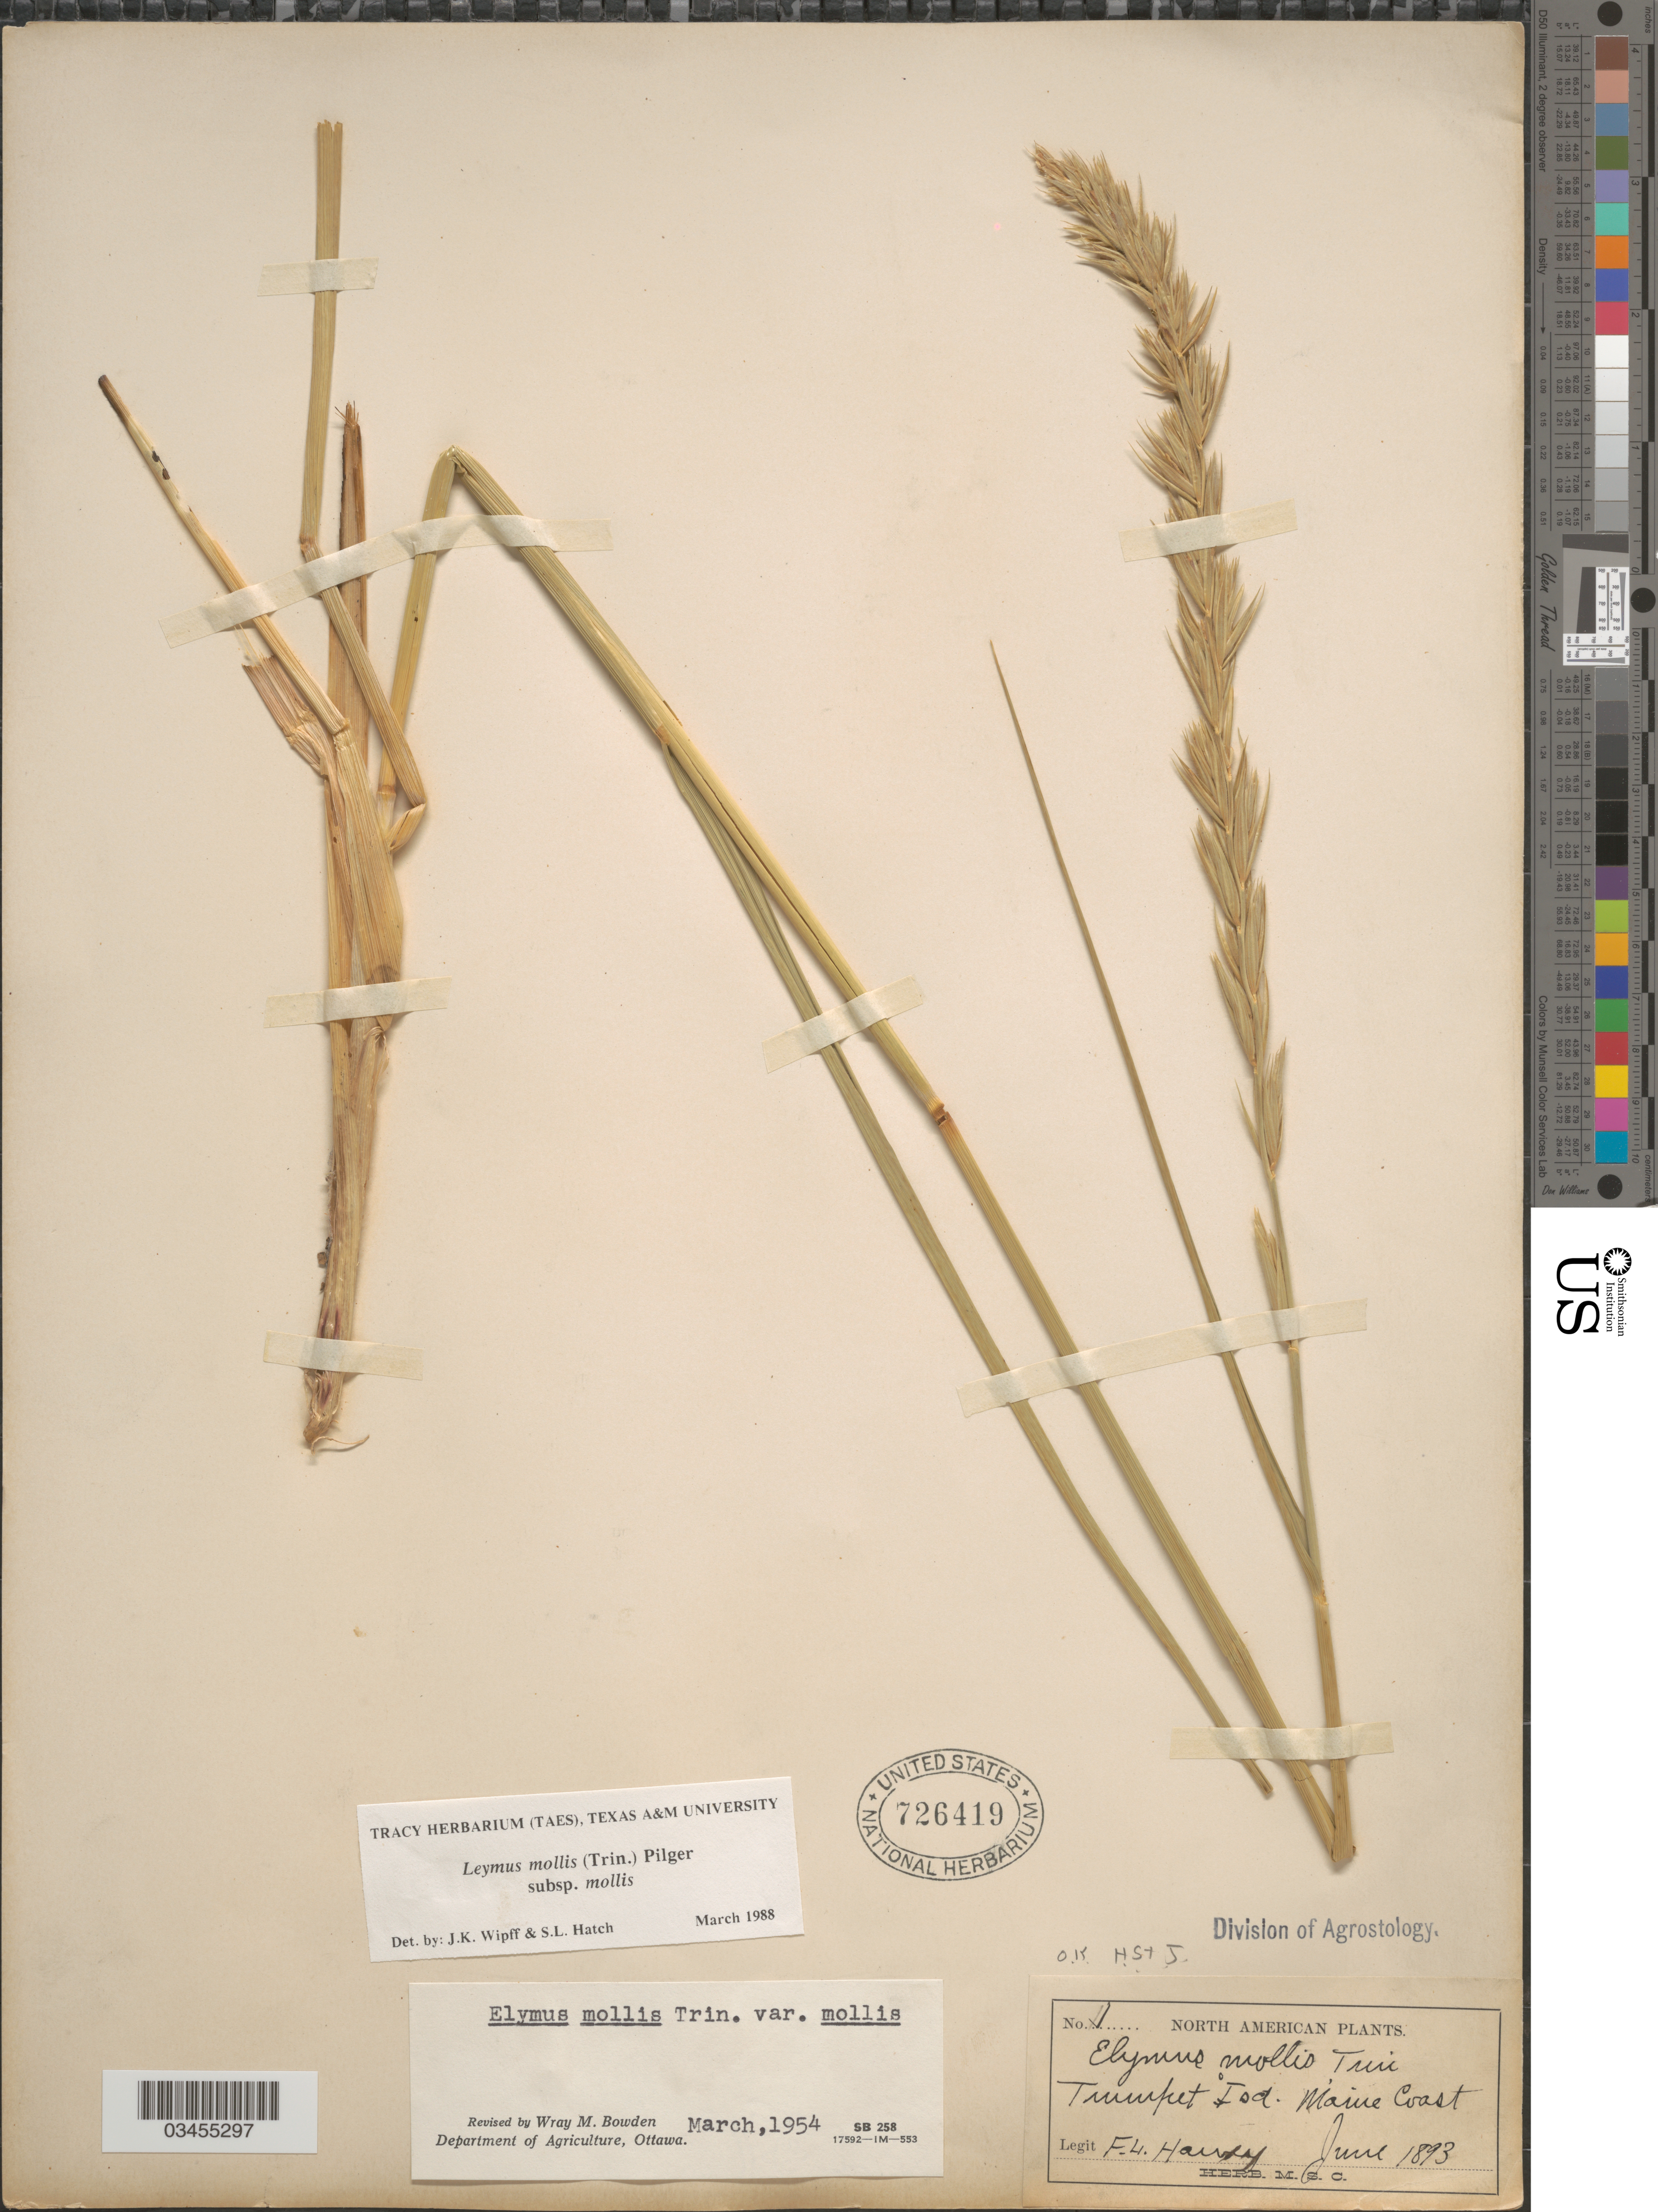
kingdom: Plantae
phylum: Tracheophyta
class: Liliopsida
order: Poales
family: Poaceae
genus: Leymus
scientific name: Leymus mollis subsp. mollis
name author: (Trin.) Pilg.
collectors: F. L. Harvey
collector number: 1*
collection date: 1893-06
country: United States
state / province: Maine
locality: Trumpet Isd. Maine Coast.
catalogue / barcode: US 726419